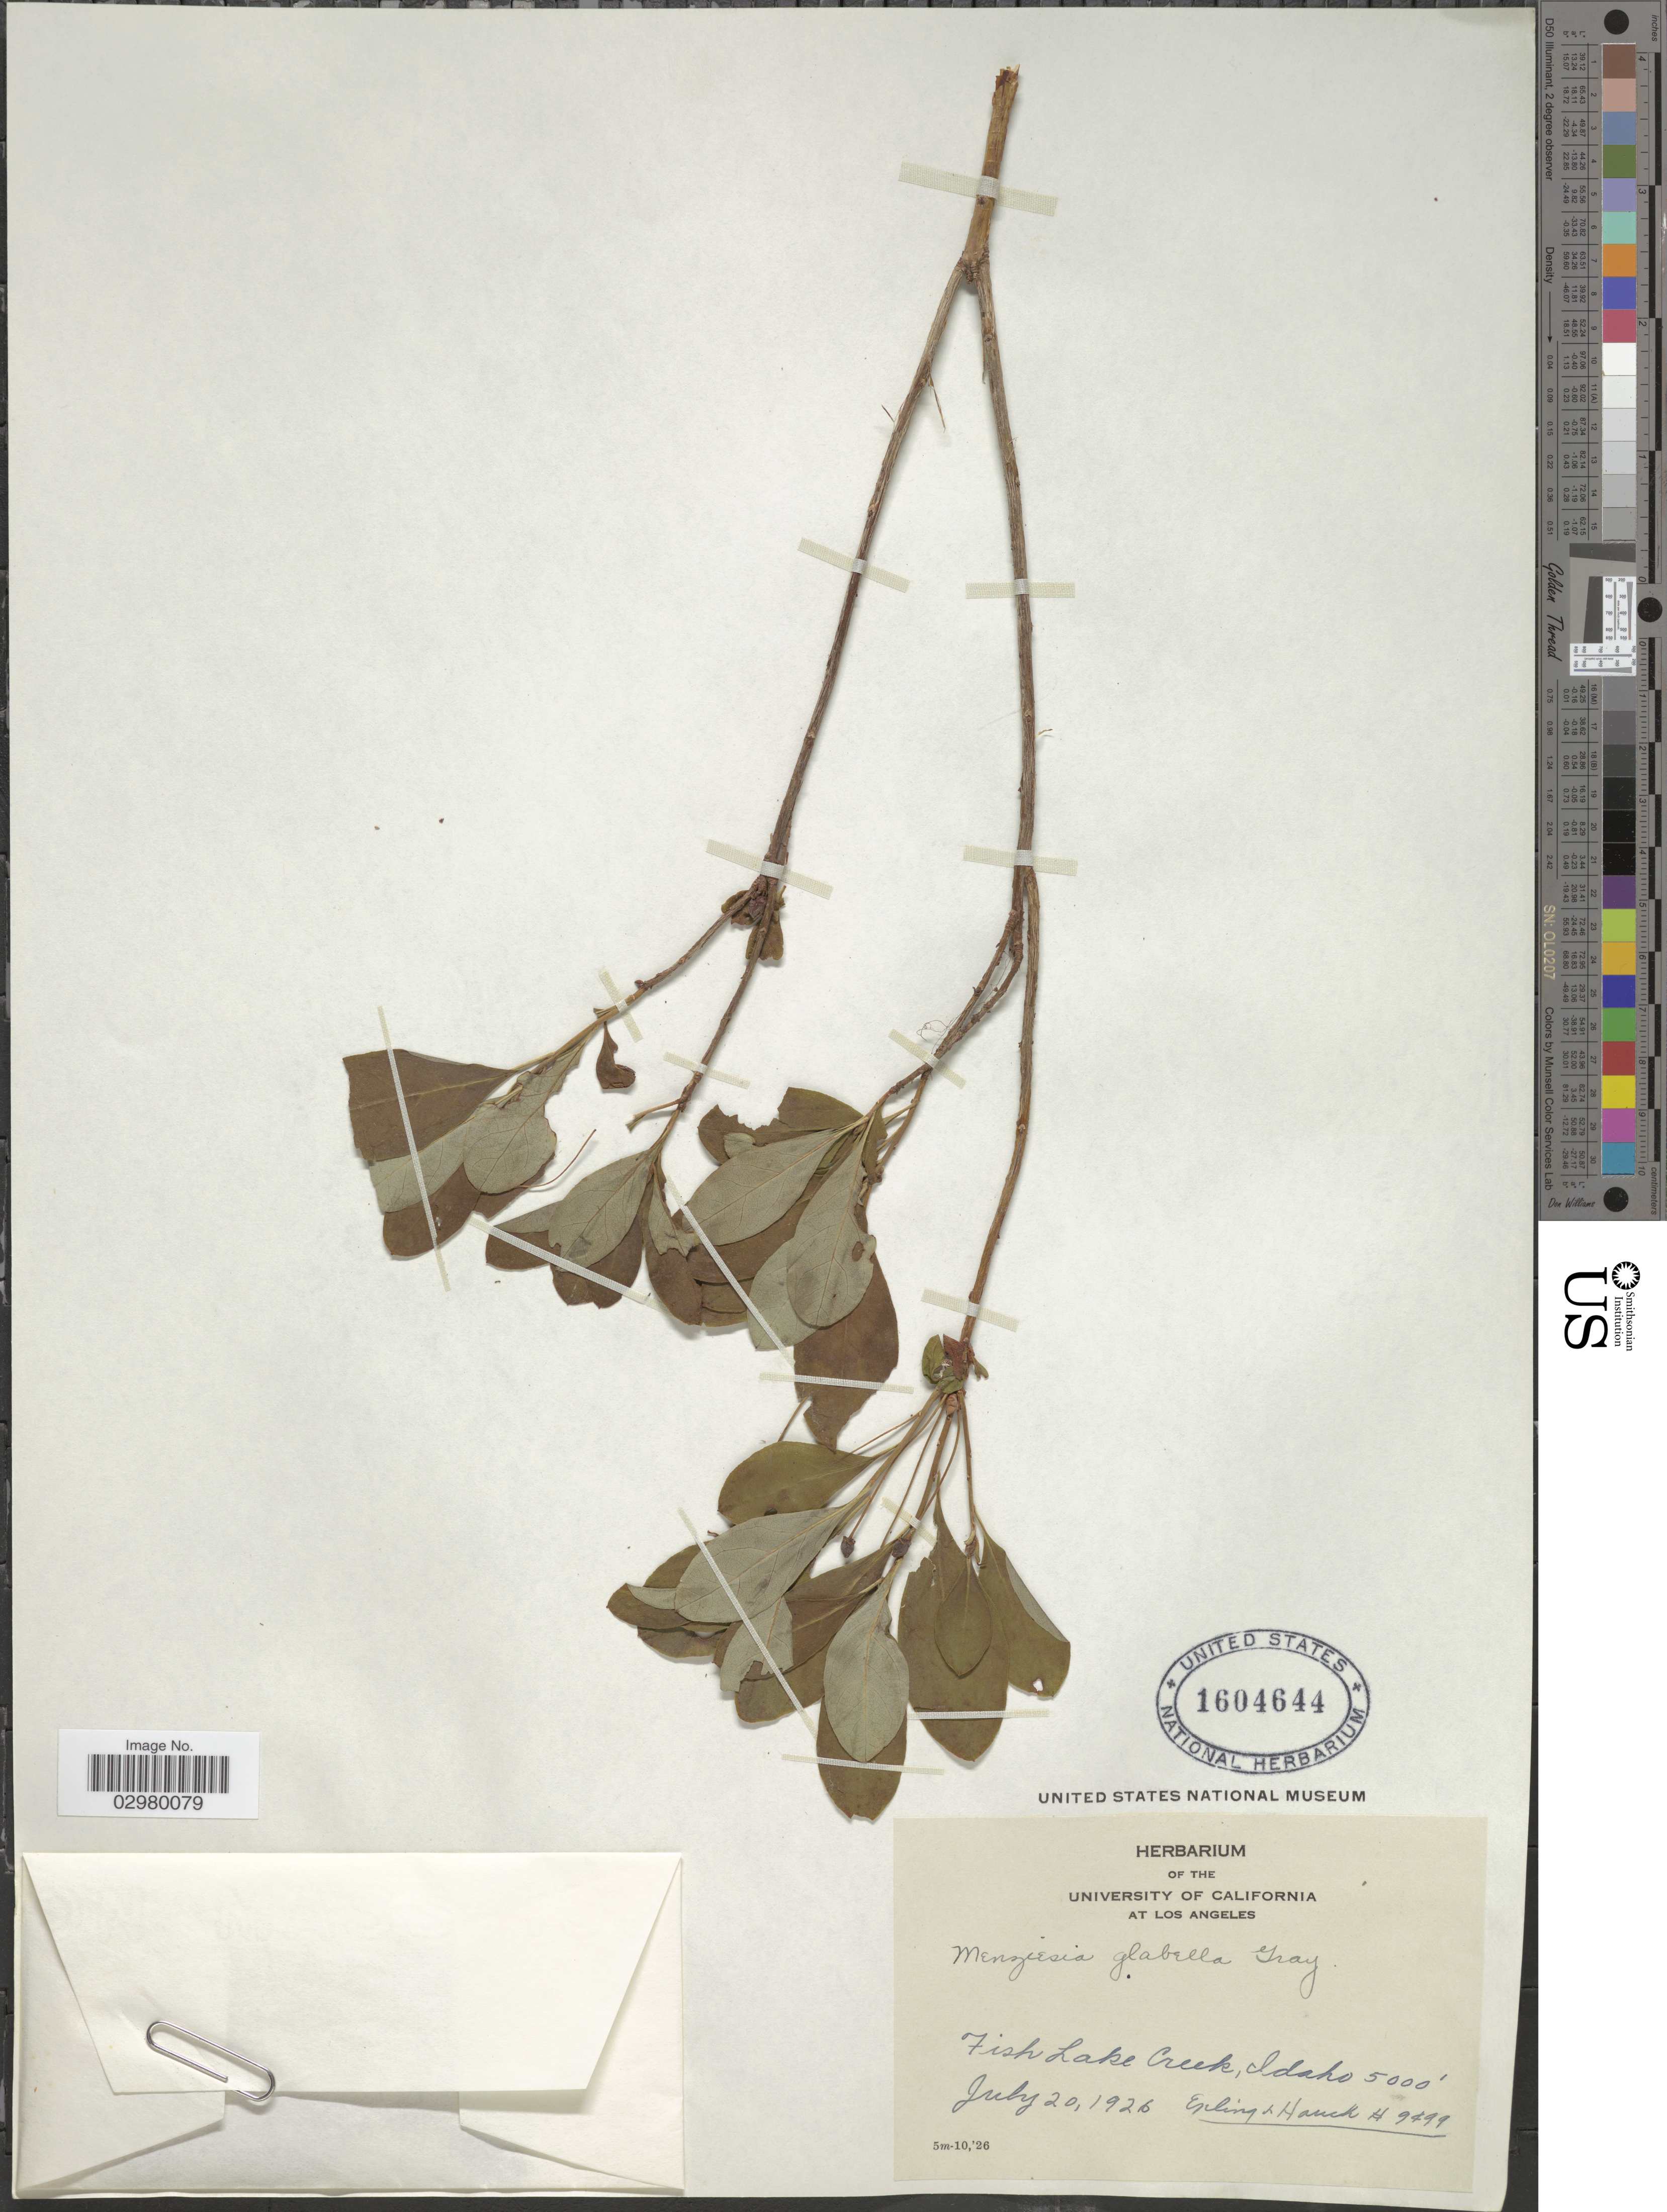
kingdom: Plantae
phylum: Tracheophyta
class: Magnoliopsida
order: Ericales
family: Ericaceae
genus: Menziesia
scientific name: Menziesia ferruginea subsp. glabella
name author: (A. Gray) Calder & Roy L. Taylor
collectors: -- Epling & -. Hauch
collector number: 9499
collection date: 1926-07-20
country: United States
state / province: Idaho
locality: Fish Lake Creek.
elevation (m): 1524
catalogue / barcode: US 1604644